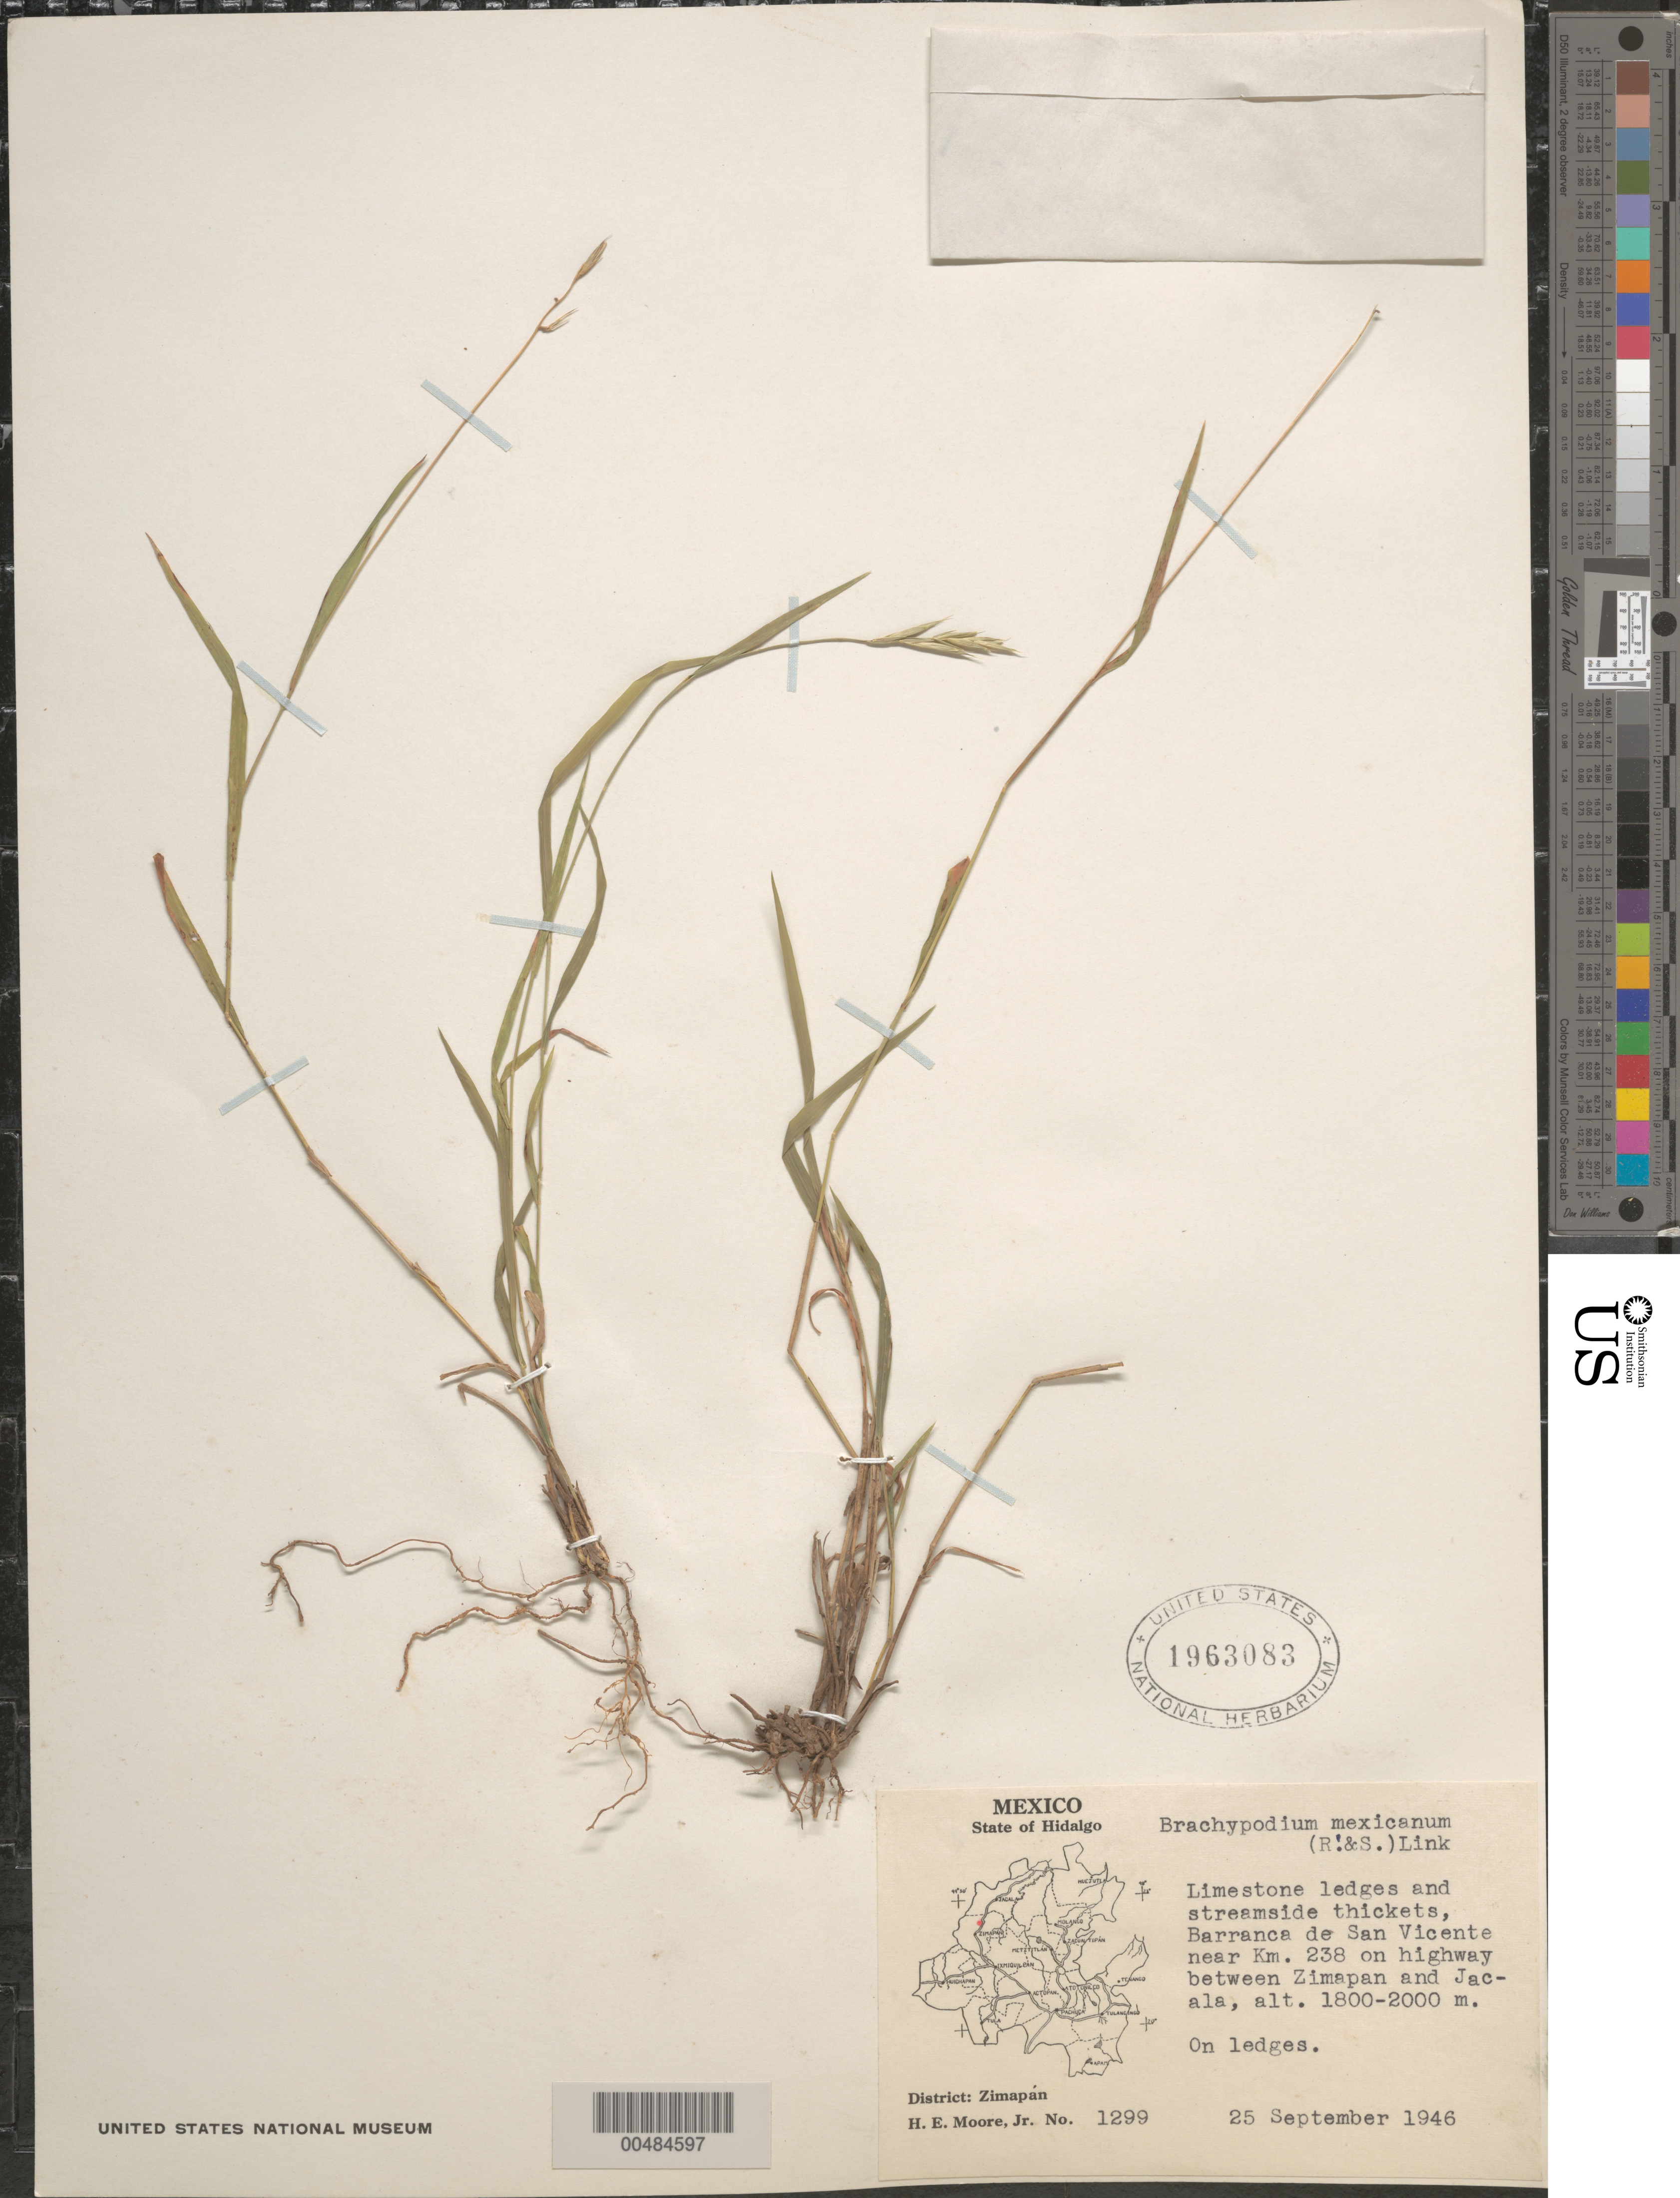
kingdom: Plantae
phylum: Tracheophyta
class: Liliopsida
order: Poales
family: Poaceae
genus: Brachypodium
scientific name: Brachypodium mexicanum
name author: (Roem. & Schult.) Link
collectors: H. E. Moore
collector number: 1299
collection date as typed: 25 Sep 1946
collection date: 1946-09-25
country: Mexico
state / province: Hidalgo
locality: Dist. Zimapán, barranca de San Vicente near km 238 on highway between Zimapán and Jacala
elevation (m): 1800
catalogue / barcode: US 1963083